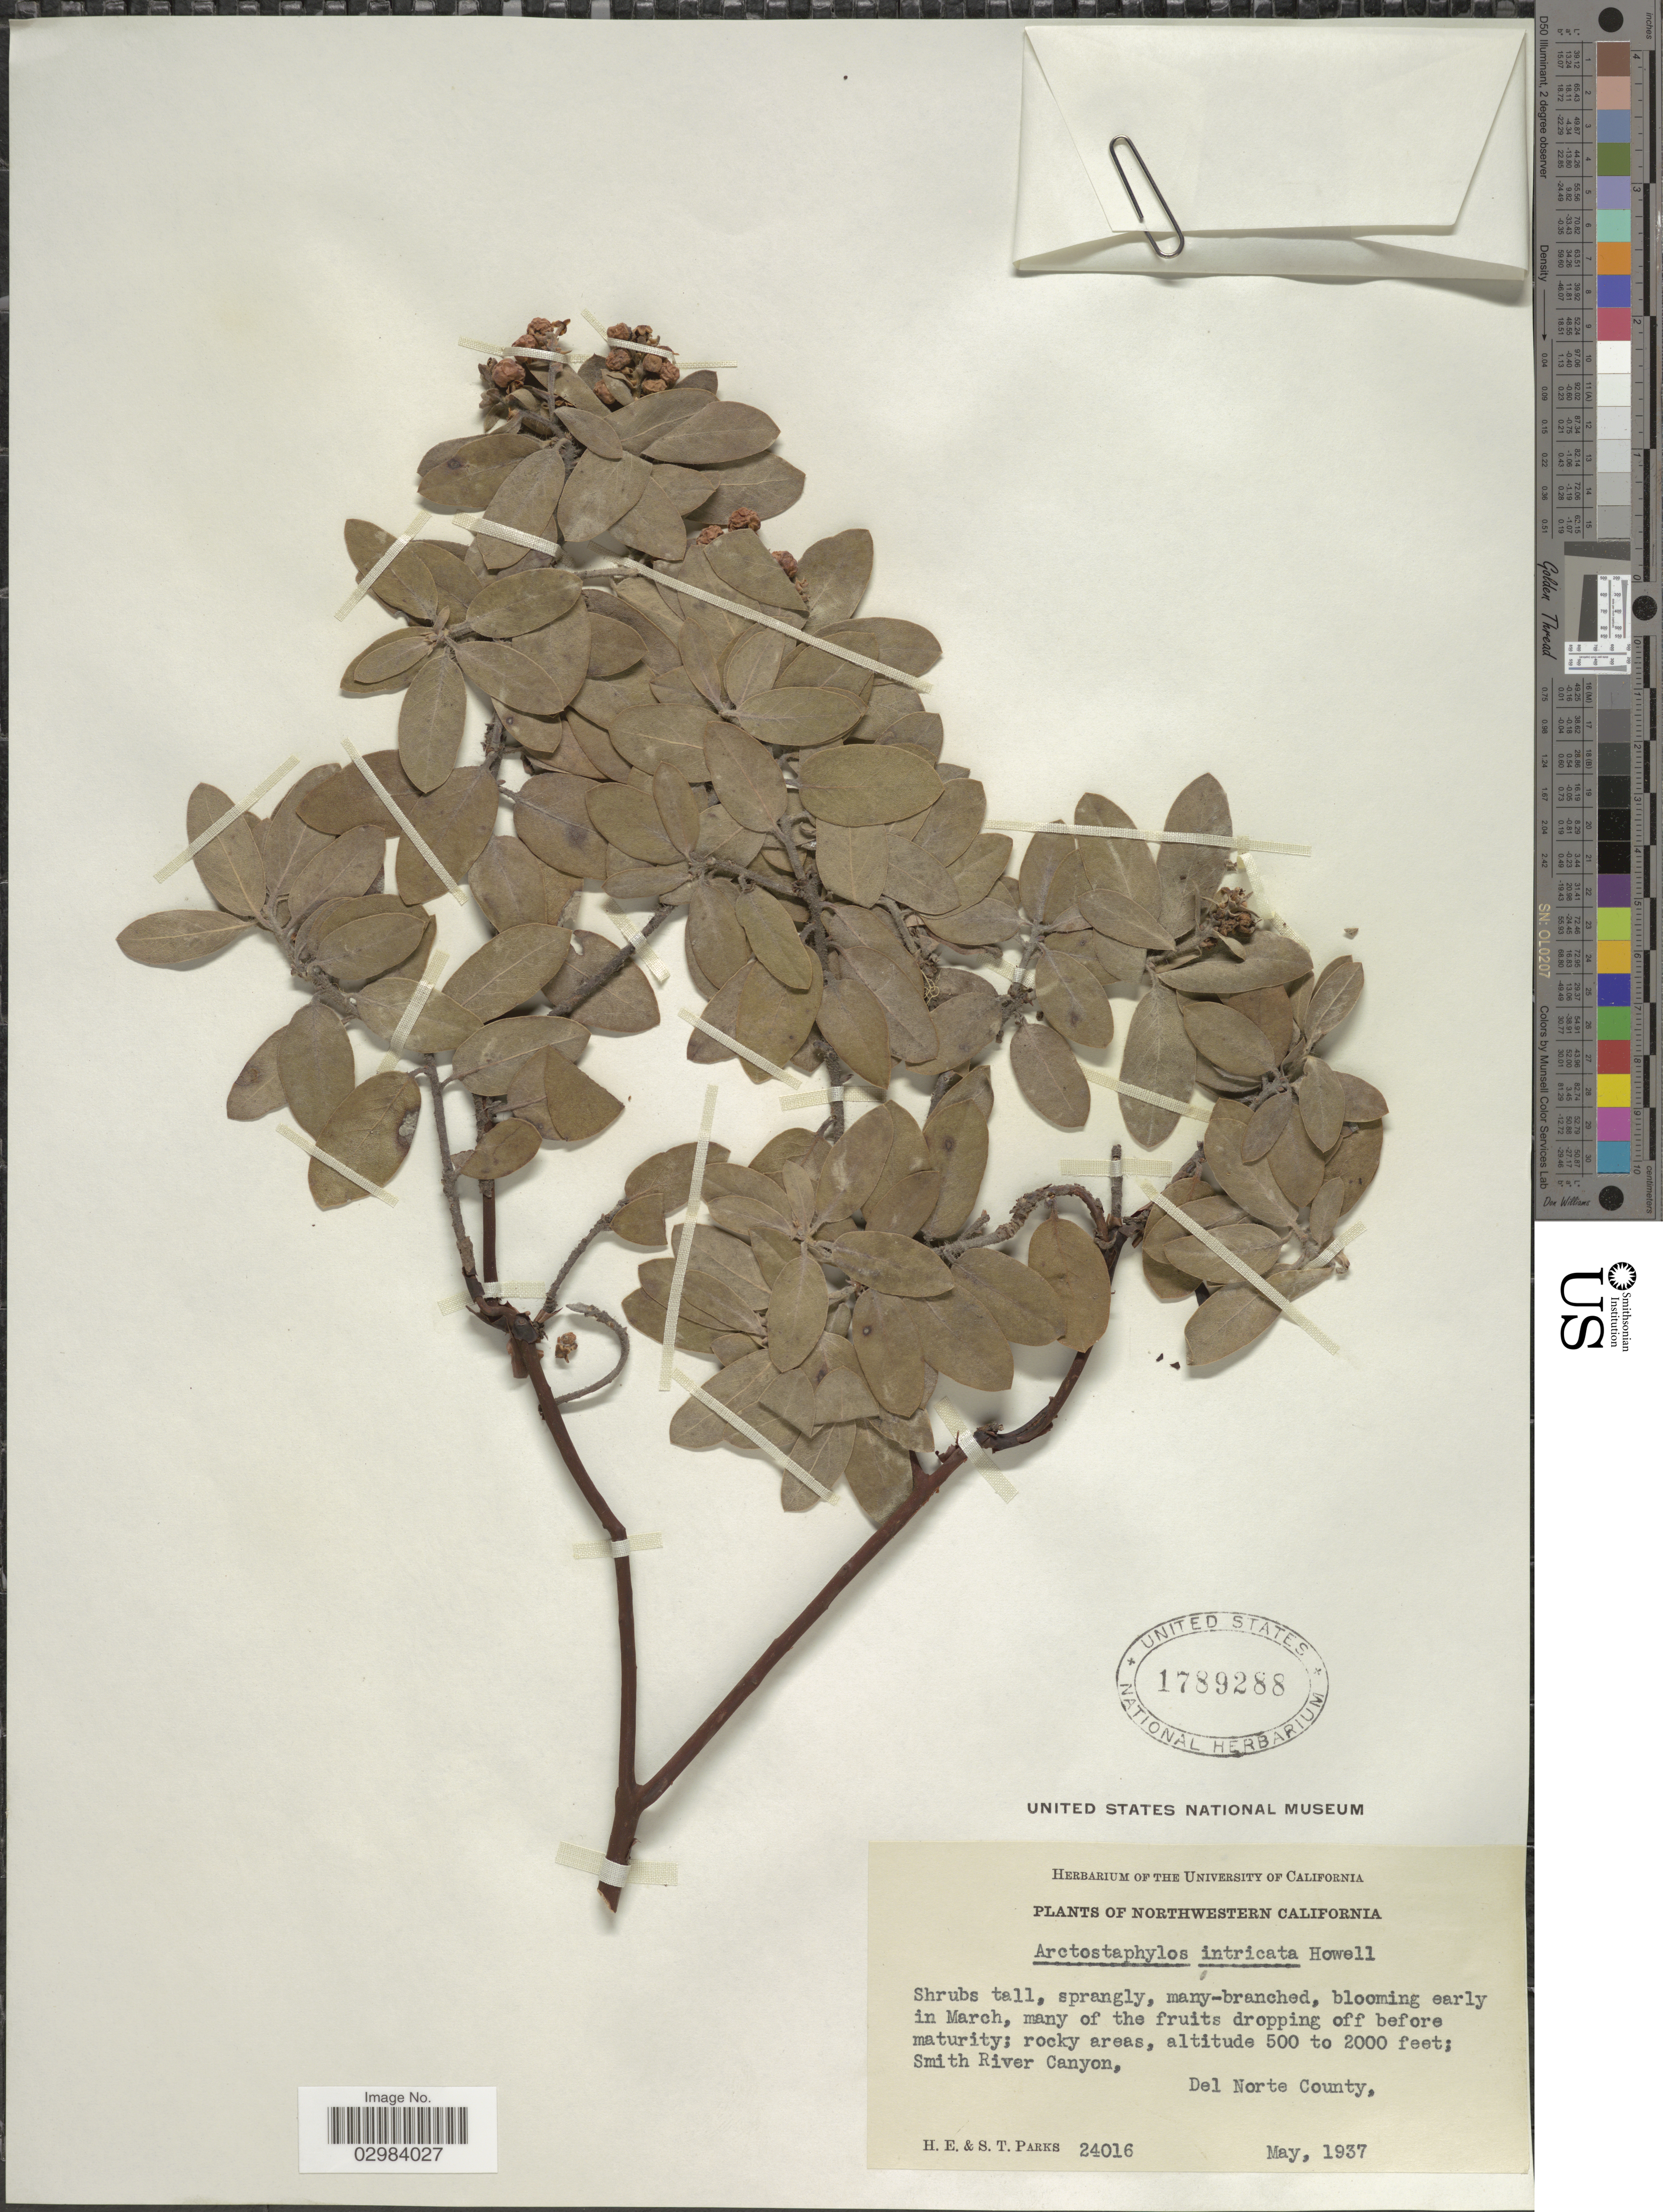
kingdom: Plantae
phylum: Tracheophyta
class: Magnoliopsida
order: Ericales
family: Ericaceae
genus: Arctostaphylos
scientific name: Arctostaphylos intricata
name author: Howell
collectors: H. E. Parks & S. Parks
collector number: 24016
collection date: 1937-05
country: United States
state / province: California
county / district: Del Norte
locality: Northwestern California, Smith River Canyon, Del Norte County.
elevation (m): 152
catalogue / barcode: US 1789288